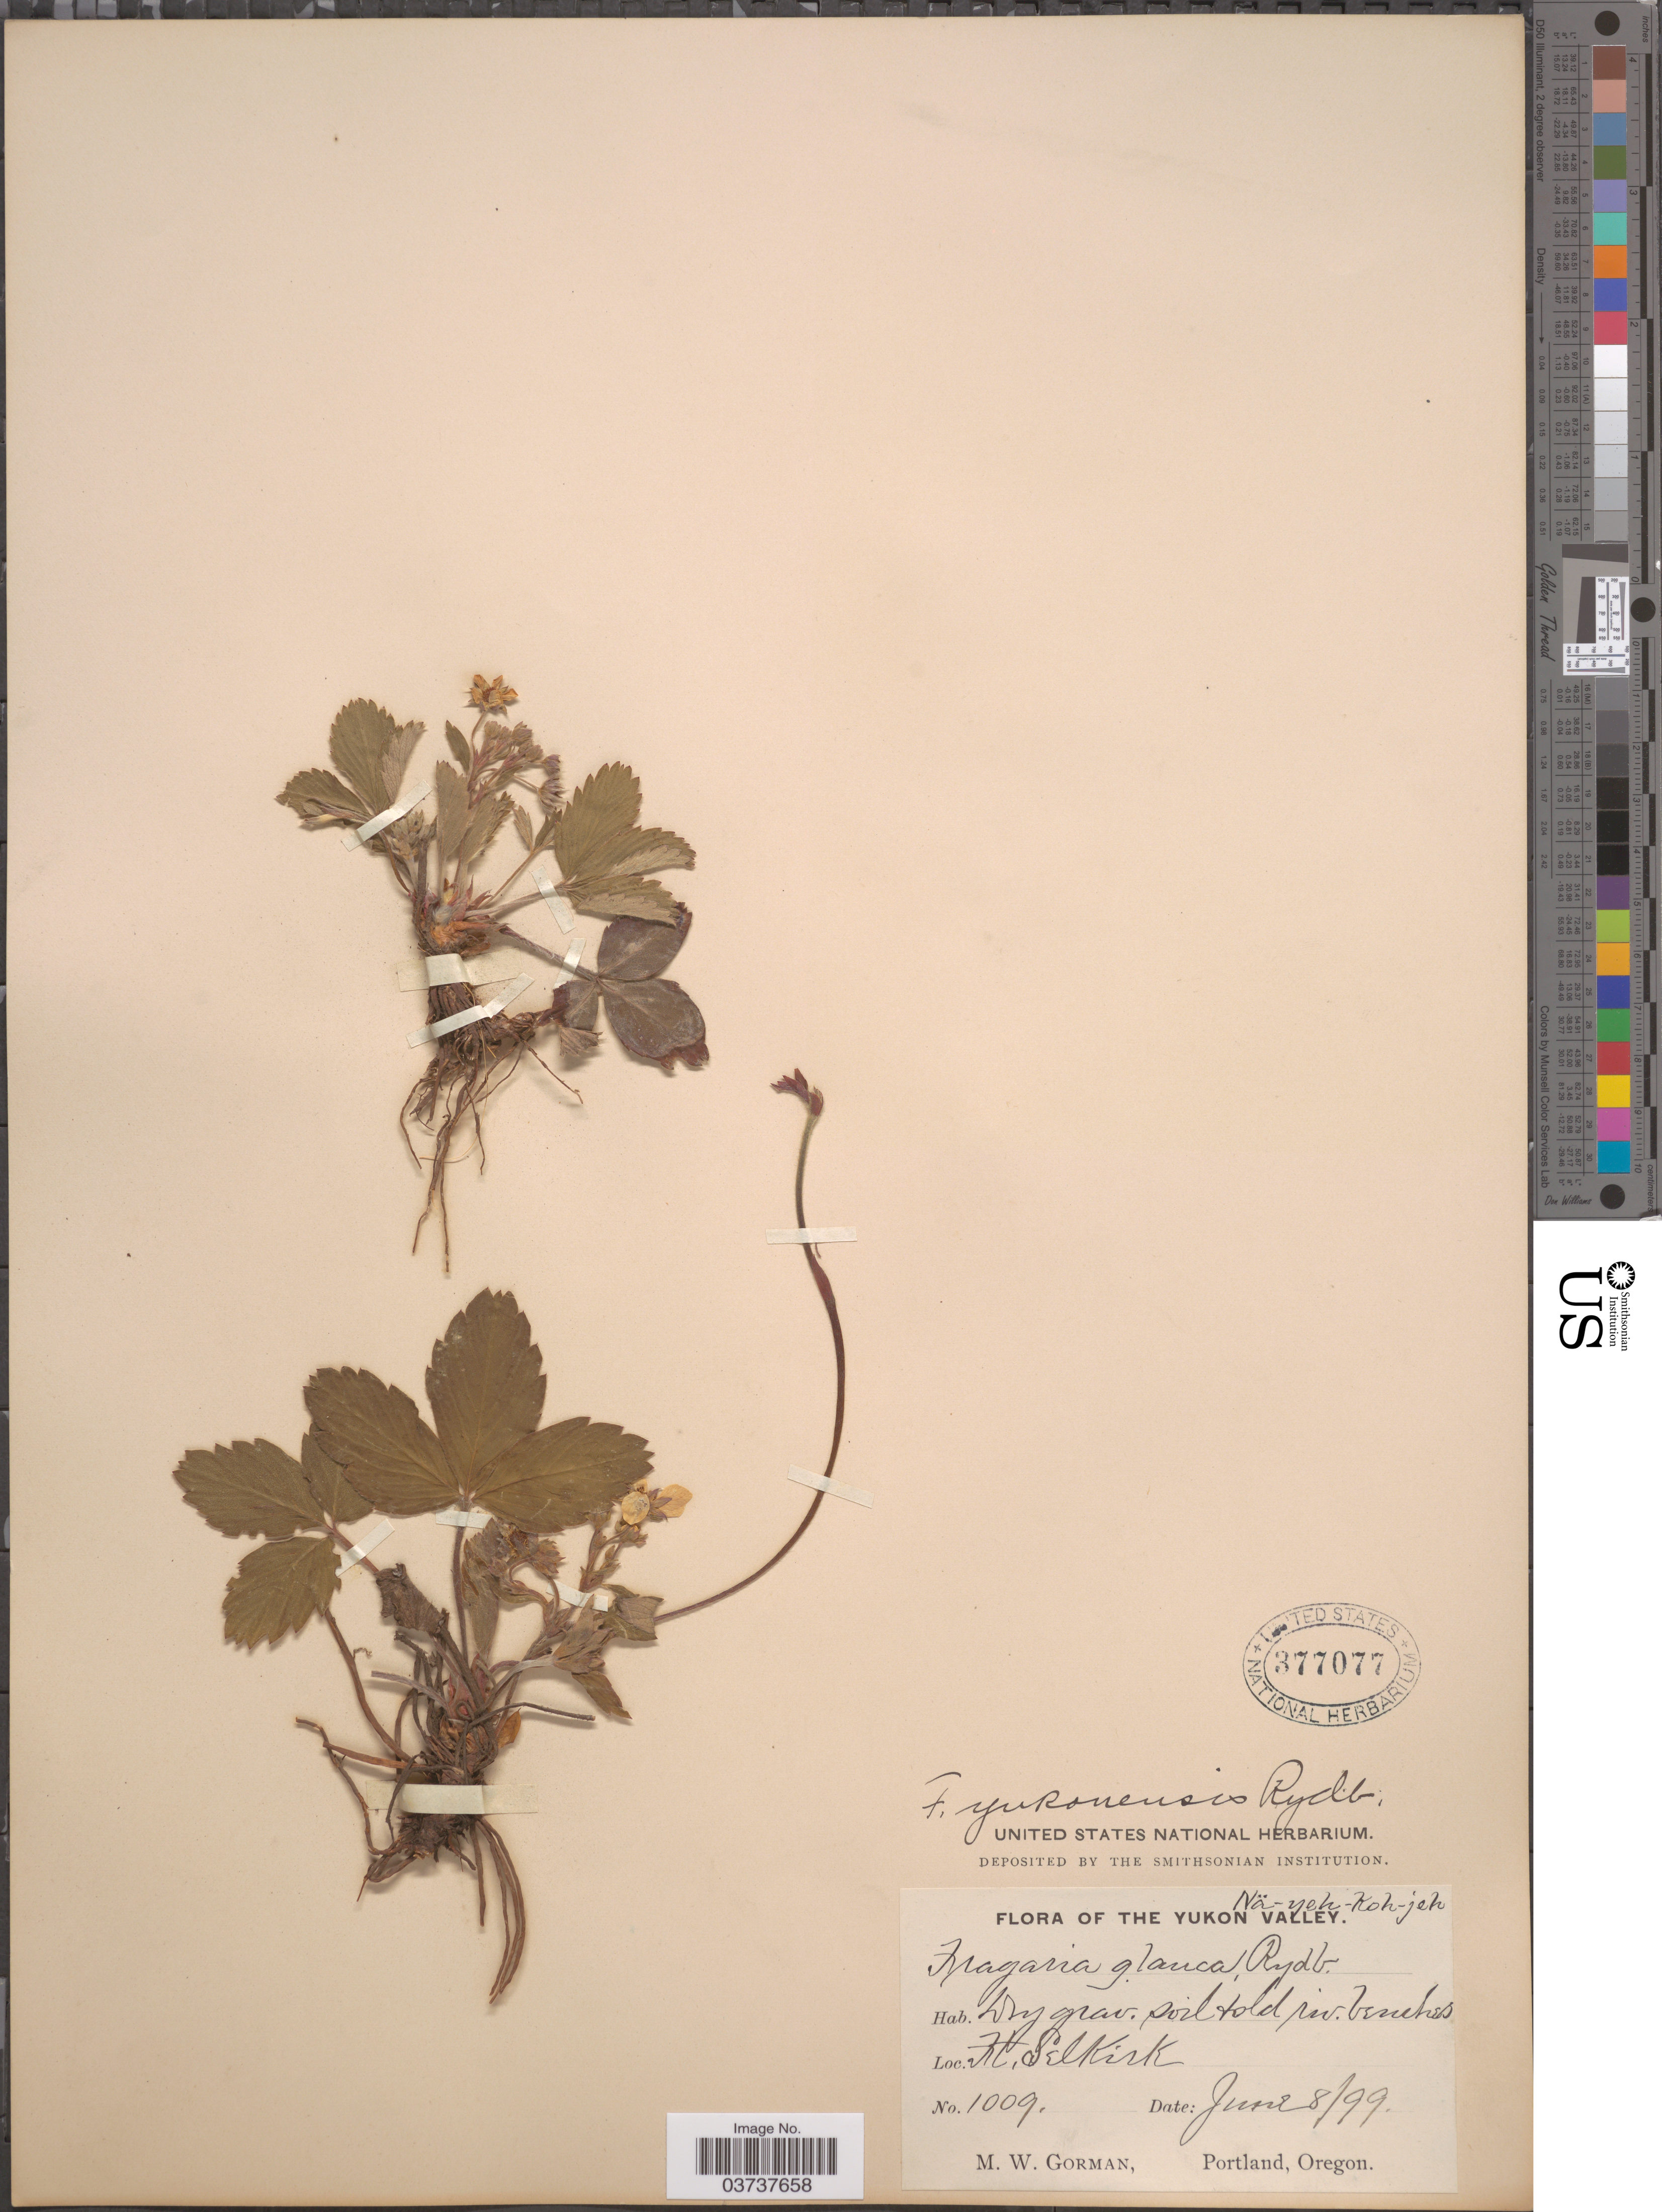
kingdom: Plantae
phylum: Tracheophyta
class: Magnoliopsida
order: Rosales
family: Rosaceae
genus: Fragaria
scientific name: Fragaria virginiana subsp. glauca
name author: (S. Watson) Staudt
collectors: M. W. Gorman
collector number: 1009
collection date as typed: Transcribed d/m/y: 28/6/99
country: Canada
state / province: Yukon Territory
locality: Nä-yeh-Koh-jeh. [unsure placement] The Yukon Valley. Ft. Selkirk.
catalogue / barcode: US 377077